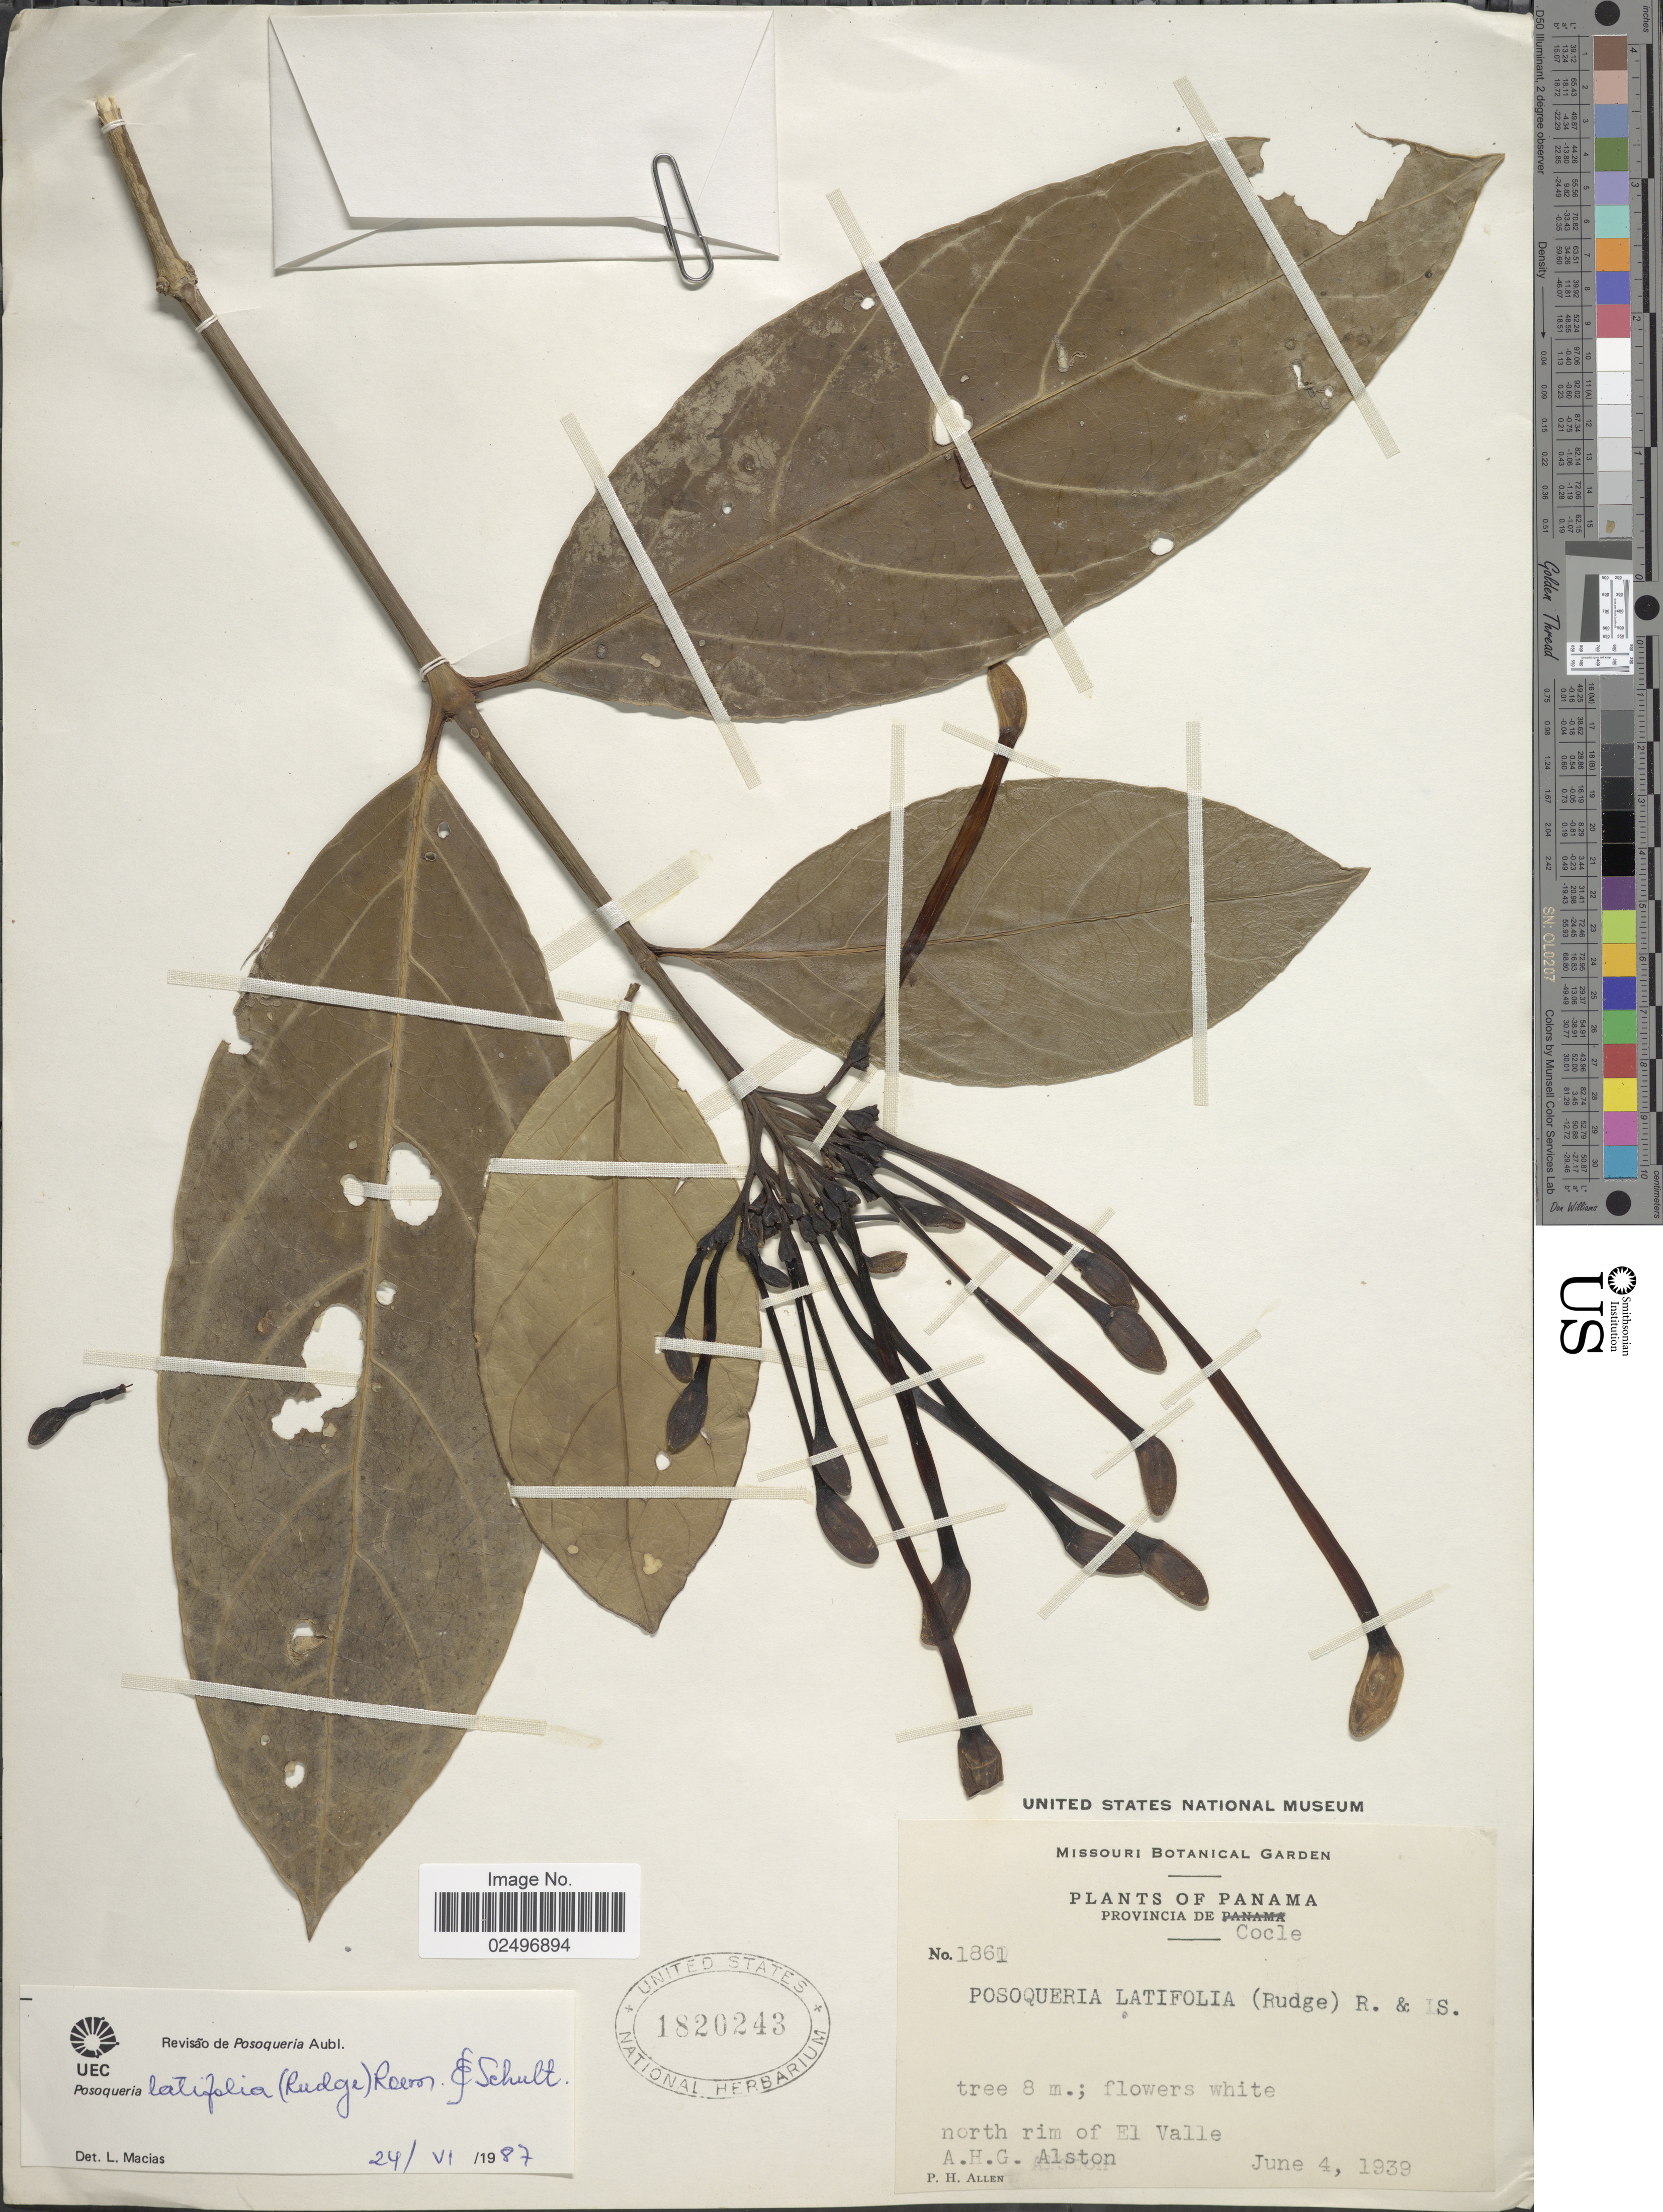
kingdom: Plantae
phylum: Tracheophyta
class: Magnoliopsida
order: Gentianales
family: Rubiaceae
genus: Posoqueria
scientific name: Posoqueria latifolia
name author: (Rudge) Roem. & Schult.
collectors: A. H. Alston & P. H. Allen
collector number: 1861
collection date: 1939-06-04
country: Panama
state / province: Coclé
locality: North rim of El Valle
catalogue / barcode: US 1820243